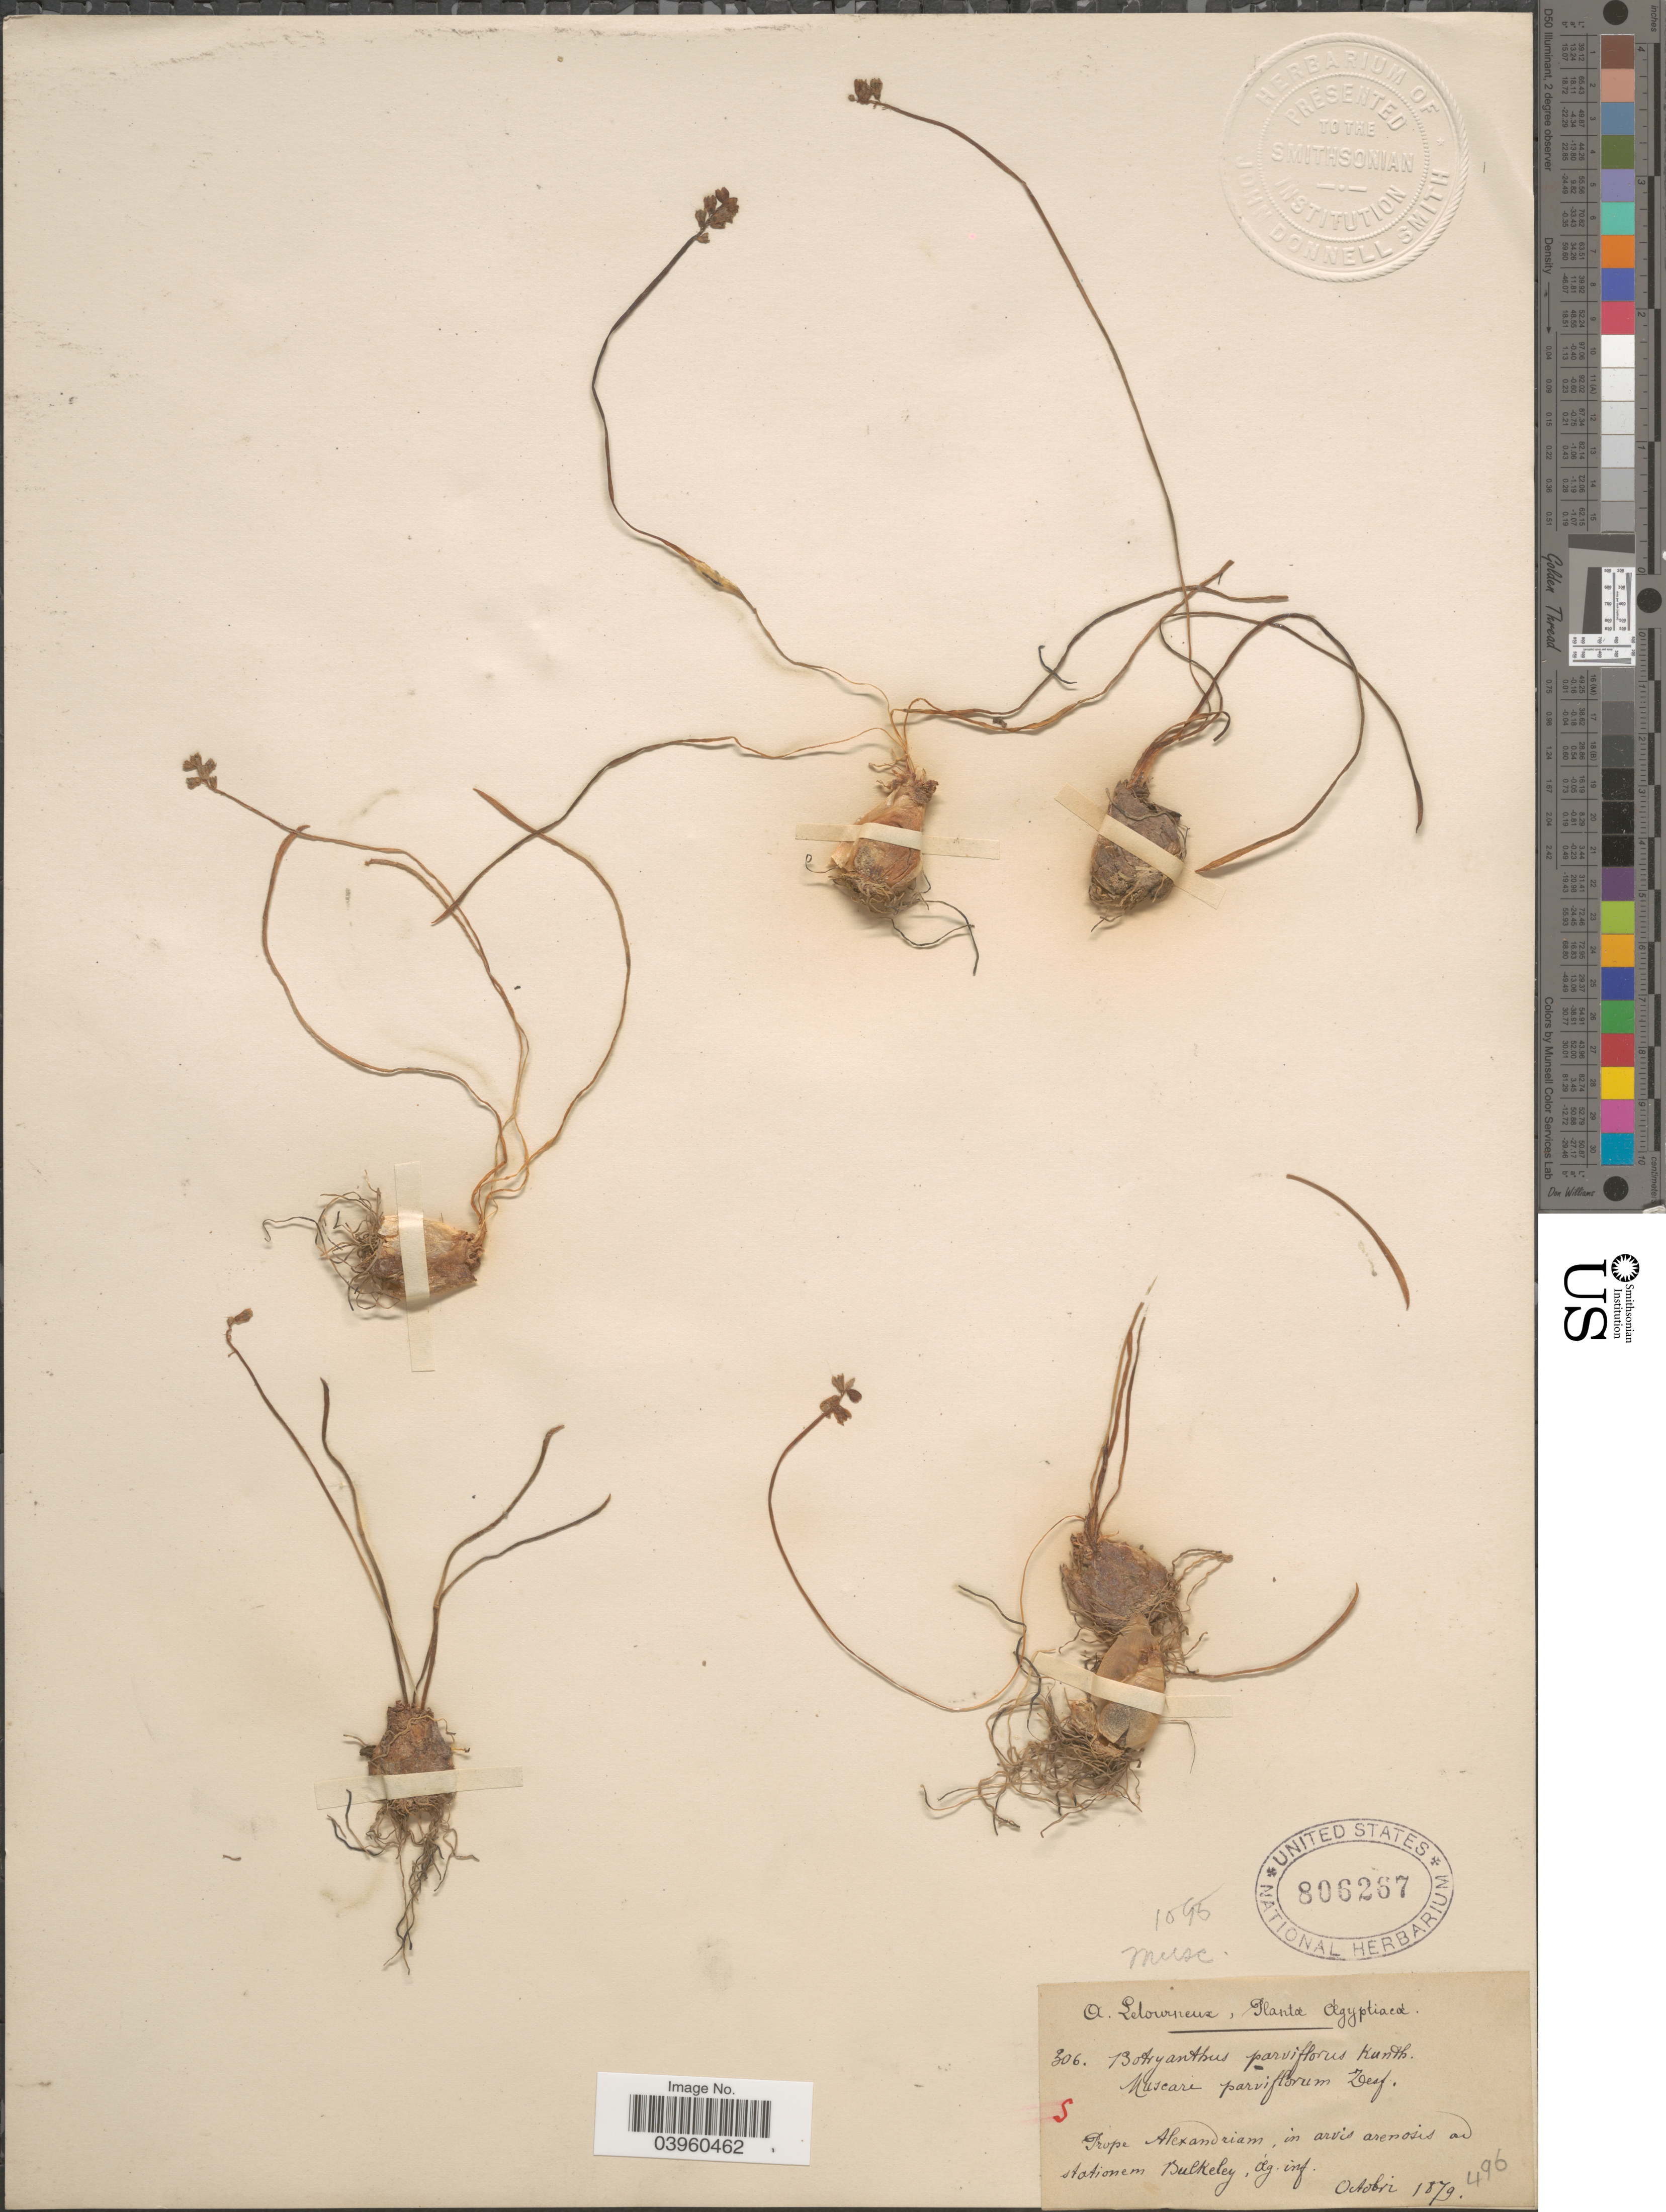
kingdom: Plantae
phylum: Tracheophyta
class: Liliopsida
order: Asparagales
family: Asparagaceae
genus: Muscari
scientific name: Muscari parviflorum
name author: Desf.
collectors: A. Letourneux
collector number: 306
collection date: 1879-10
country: Egypt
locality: Ægyptiacæ. Prope Alexandriam, in arvis arenosis ad stationem Bulkeley, Æg. inf.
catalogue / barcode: US 806267